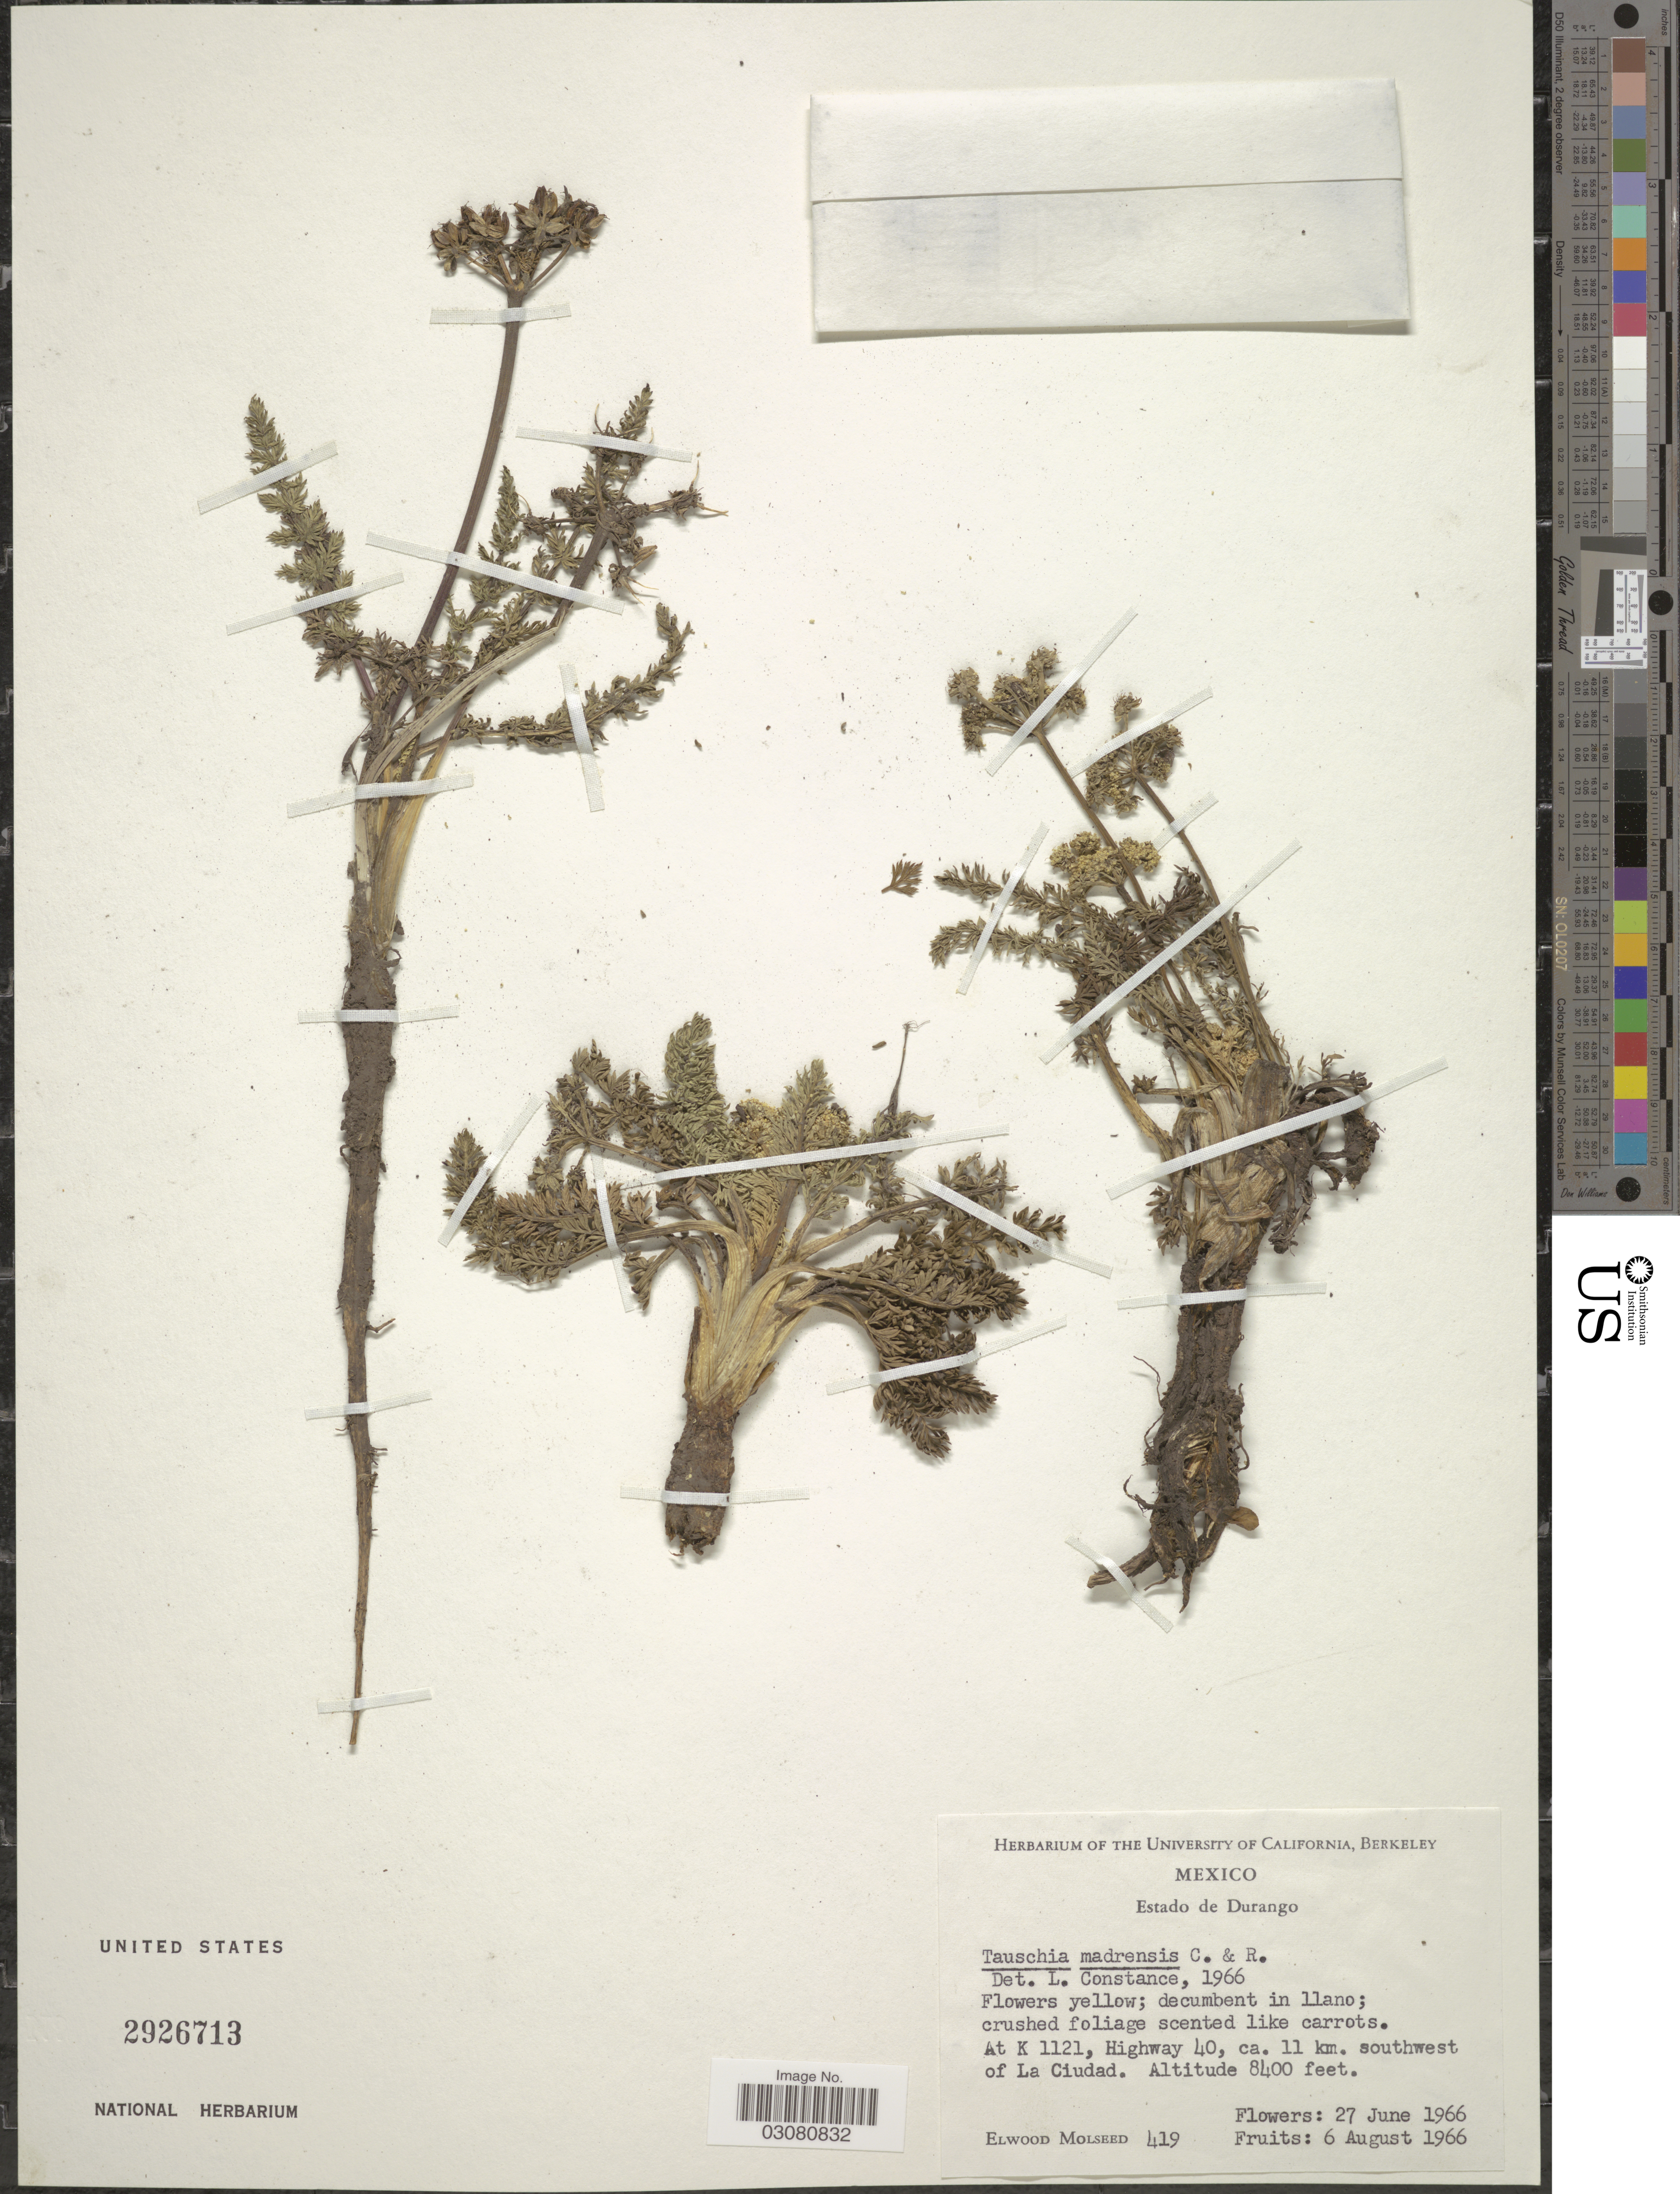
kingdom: Plantae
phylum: Tracheophyta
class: Magnoliopsida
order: Apiales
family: Apiaceae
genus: Tauschia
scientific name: Tauschia madrensis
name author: J.M. Coult. & Rose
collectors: E. Molseed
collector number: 419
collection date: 1966-06-27/1966-08-06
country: Mexico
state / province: Durango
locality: At K 1121, Highway 40, ca. 11 km. southwest of La Ciudad.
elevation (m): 2560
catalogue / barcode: US 2926713